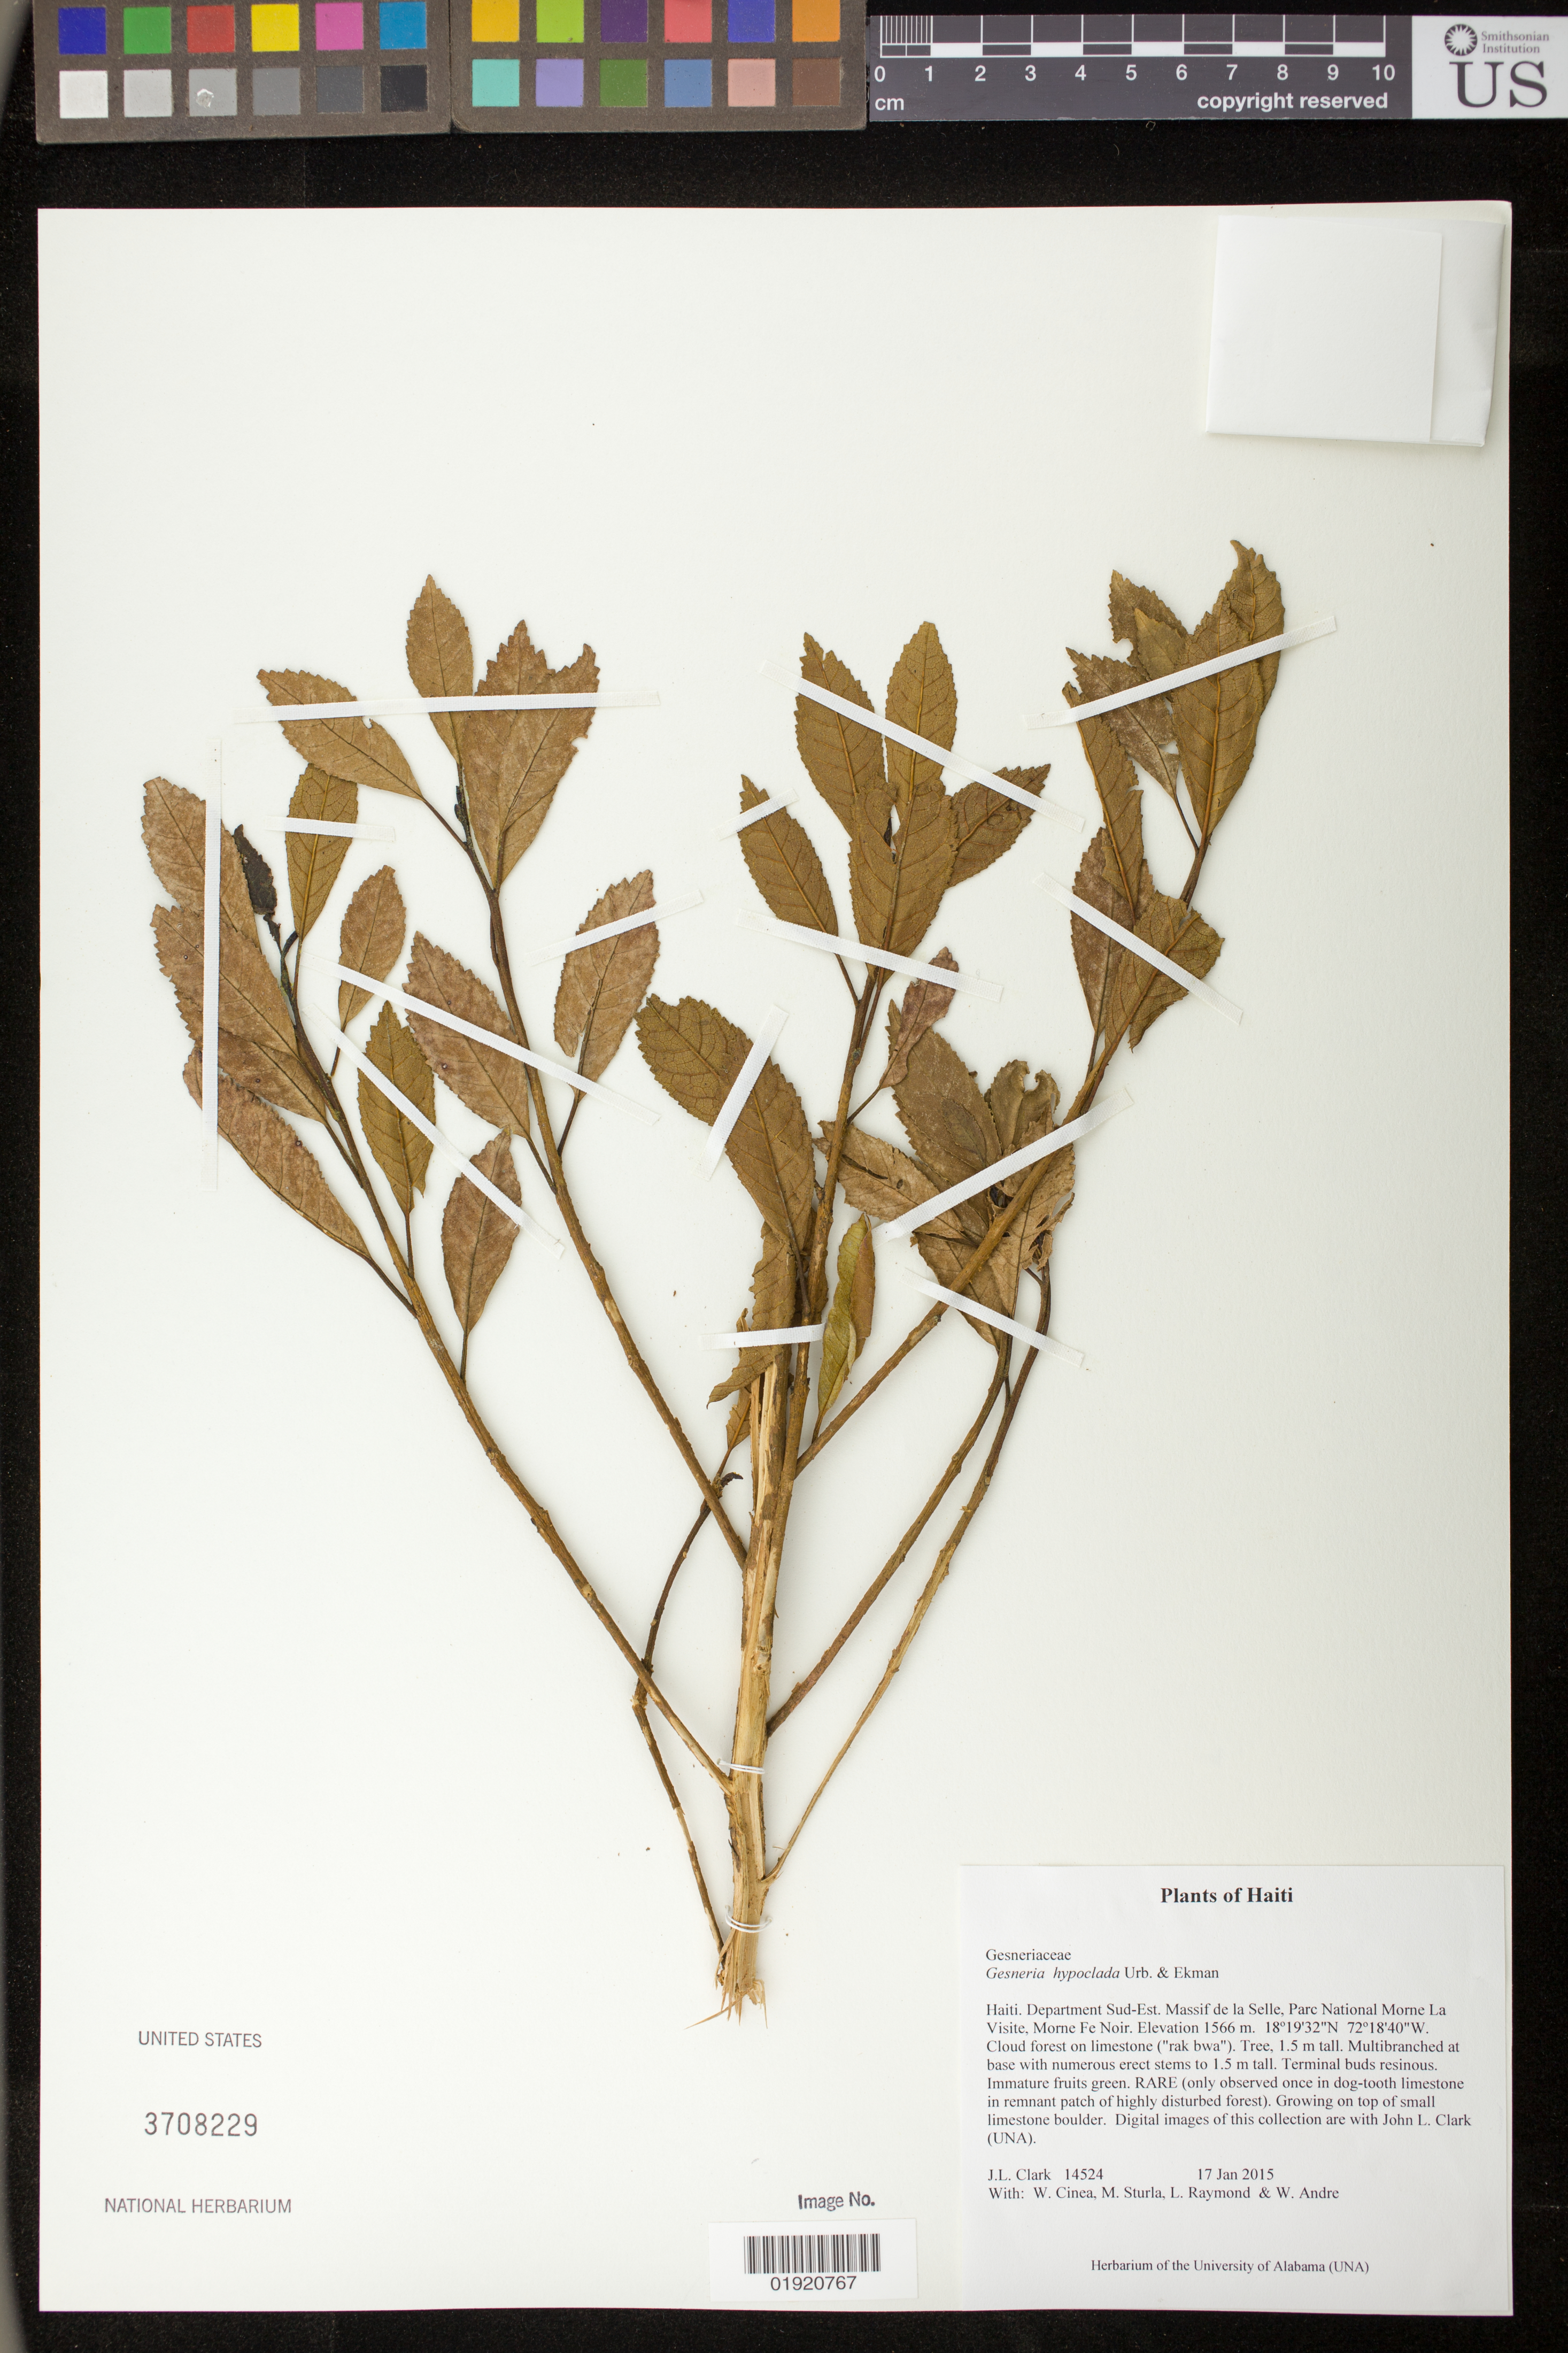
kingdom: Plantae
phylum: Tracheophyta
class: Magnoliopsida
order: Lamiales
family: Gesneriaceae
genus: Gesneria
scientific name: Gesneria lanceolata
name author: Urb. & Ekman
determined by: Clark, J. L., (SEL), The Marie Selby Botanical Garden (UNITED STATES)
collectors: J. L. Clark, W. Cinea, M. Sturla, L. Raymond & W. Andre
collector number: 14524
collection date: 2015-01-17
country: Haiti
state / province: Sud-Est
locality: Haiti. Department Sud-Est. Massif de la Selle, Parc National Morne La Visite, Morne Fe Noir.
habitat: Cloud forest on limestone. Growing on top of small limestone boulder.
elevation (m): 1566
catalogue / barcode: US 3708229